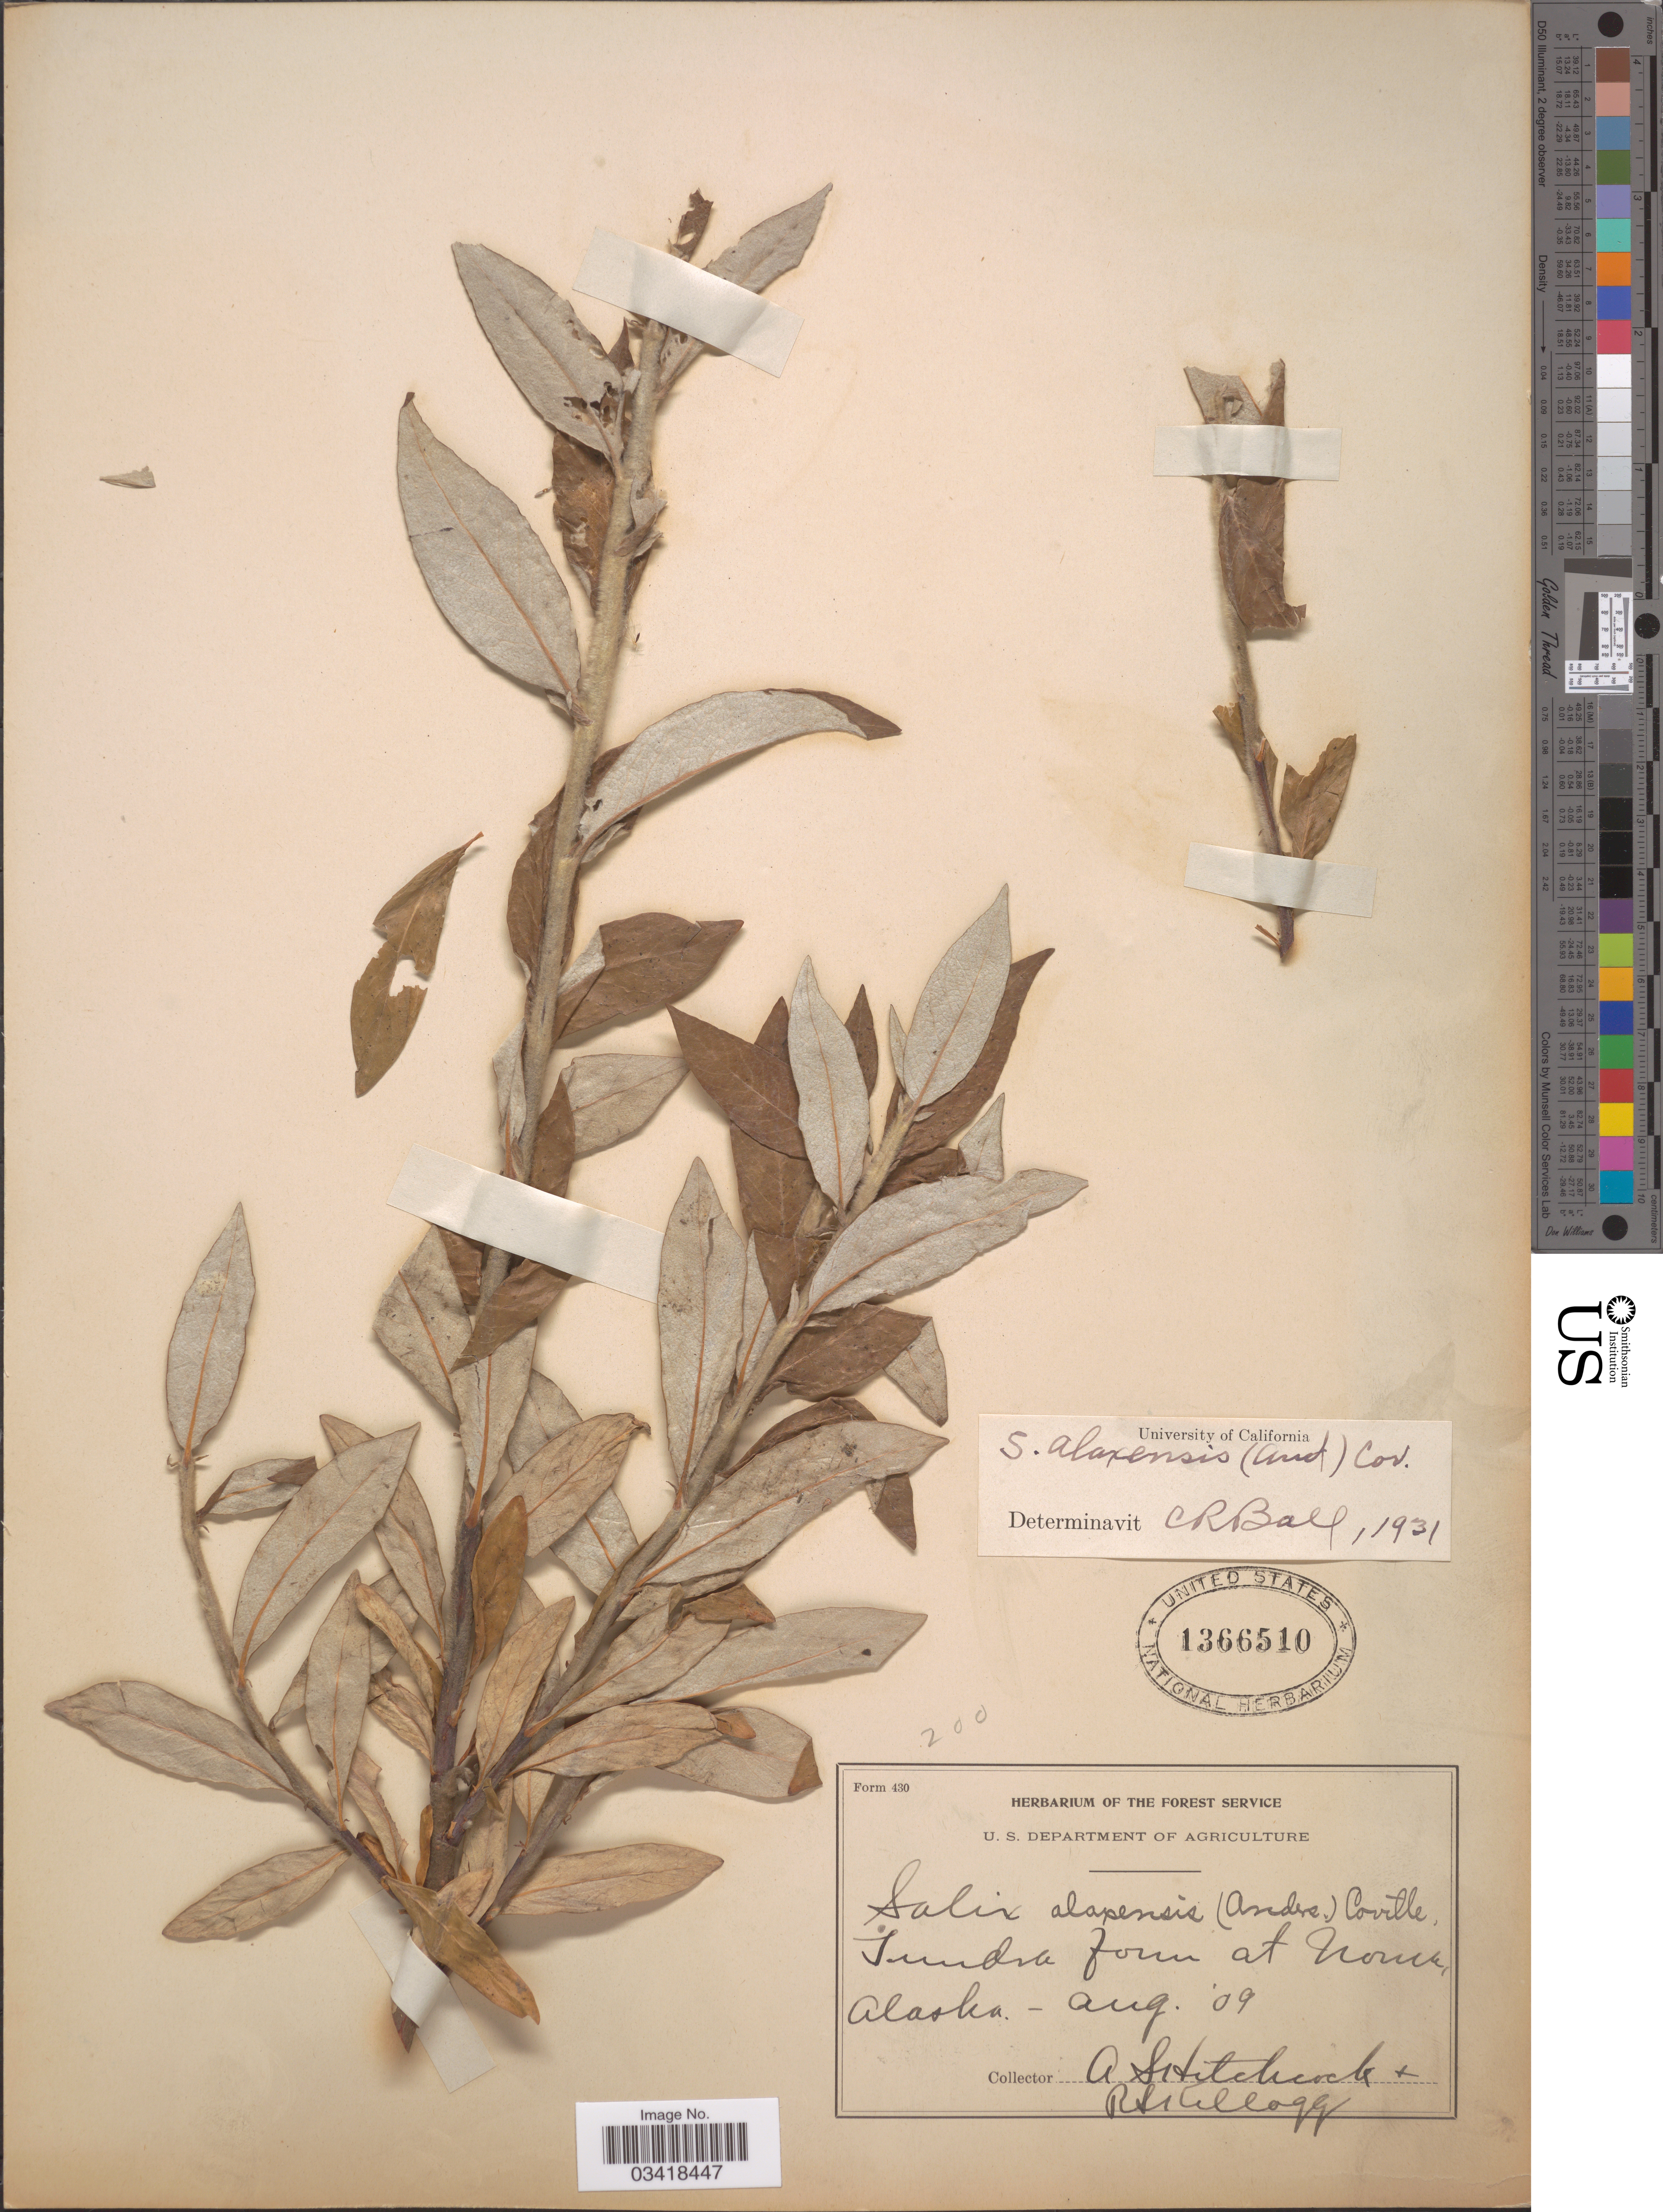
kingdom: Plantae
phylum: Tracheophyta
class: Magnoliopsida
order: Malpighiales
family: Salicaceae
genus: Salix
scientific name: Salix alaxensis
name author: (Andersson) Coville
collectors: A. S. Hitchcock & R. Kellogg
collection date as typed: Transcribed d/m/y: /8/9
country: United States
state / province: Alaska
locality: Tundra form at Nome.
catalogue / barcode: US 1366510